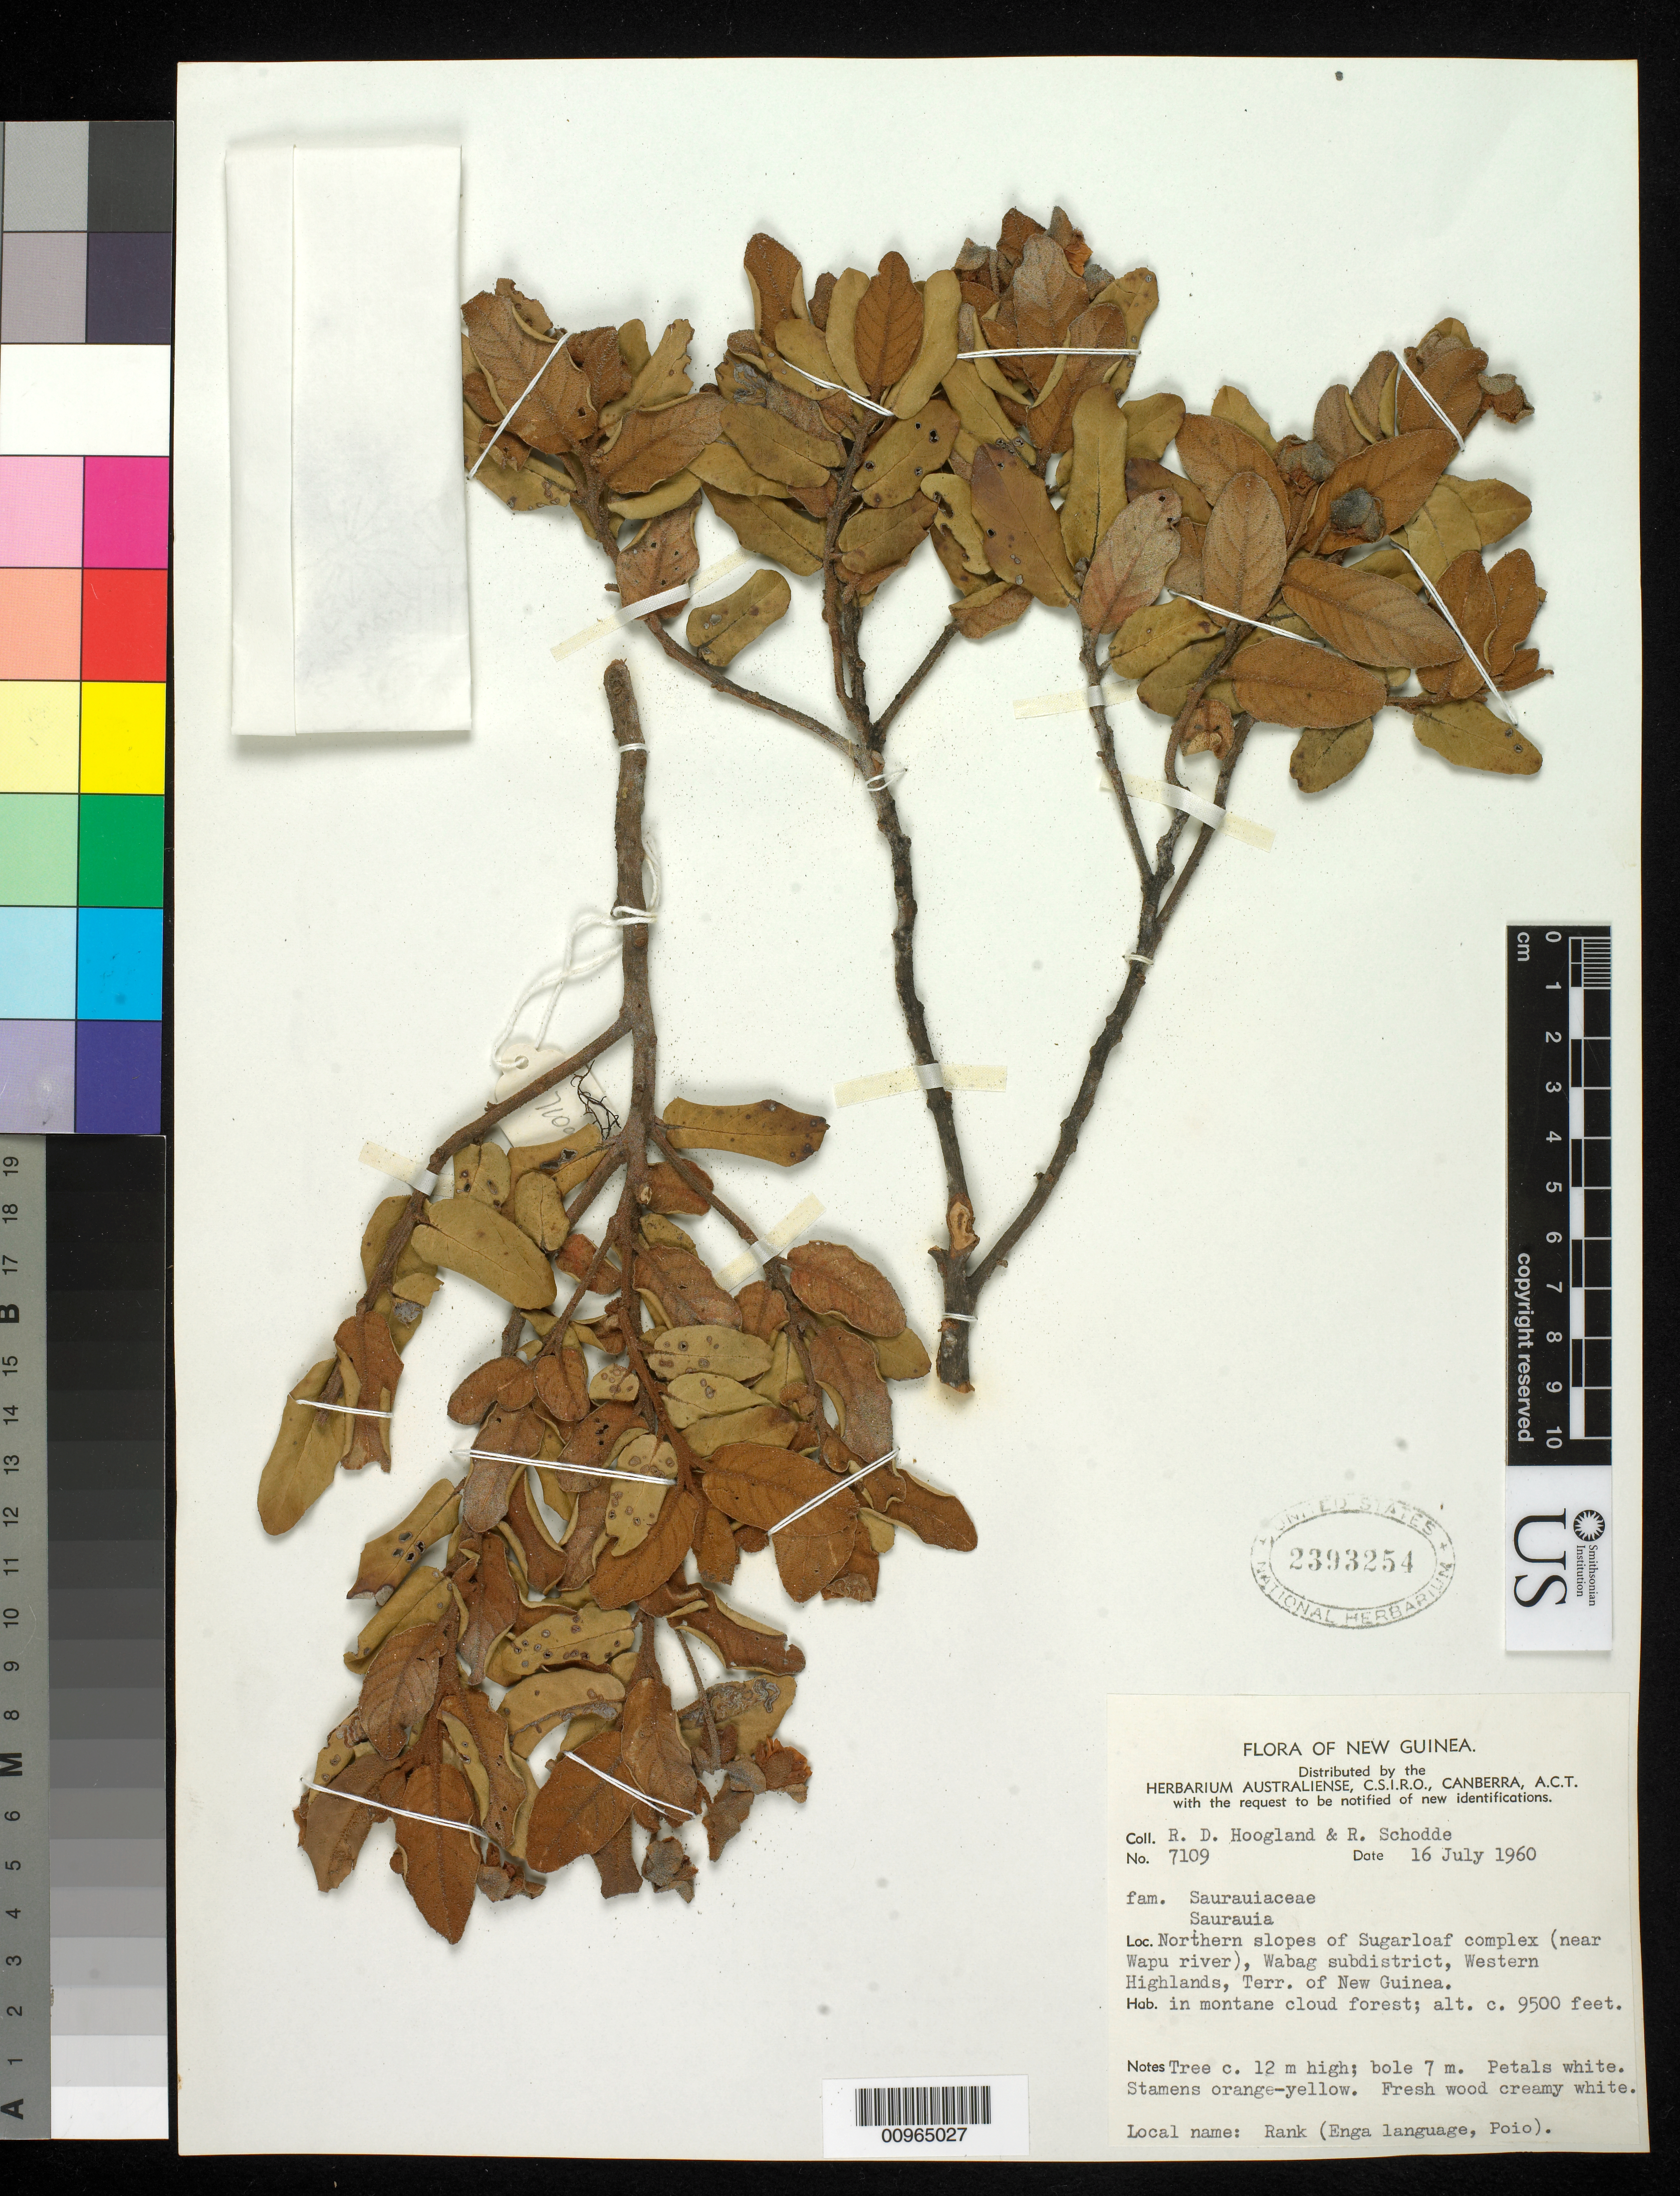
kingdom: Plantae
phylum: Tracheophyta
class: Magnoliopsida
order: Ericales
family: Actinidiaceae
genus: Saurauia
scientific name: Saurauia sp.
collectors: R. D. Hoogland & R. Schodde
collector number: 7109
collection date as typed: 16 Jul 1960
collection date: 1960-07-16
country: Papua New Guinea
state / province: Enga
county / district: Wabag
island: New Guinea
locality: Northern slopes of Sugarloaf complex (near Wapu river)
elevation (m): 2896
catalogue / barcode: US 2393254